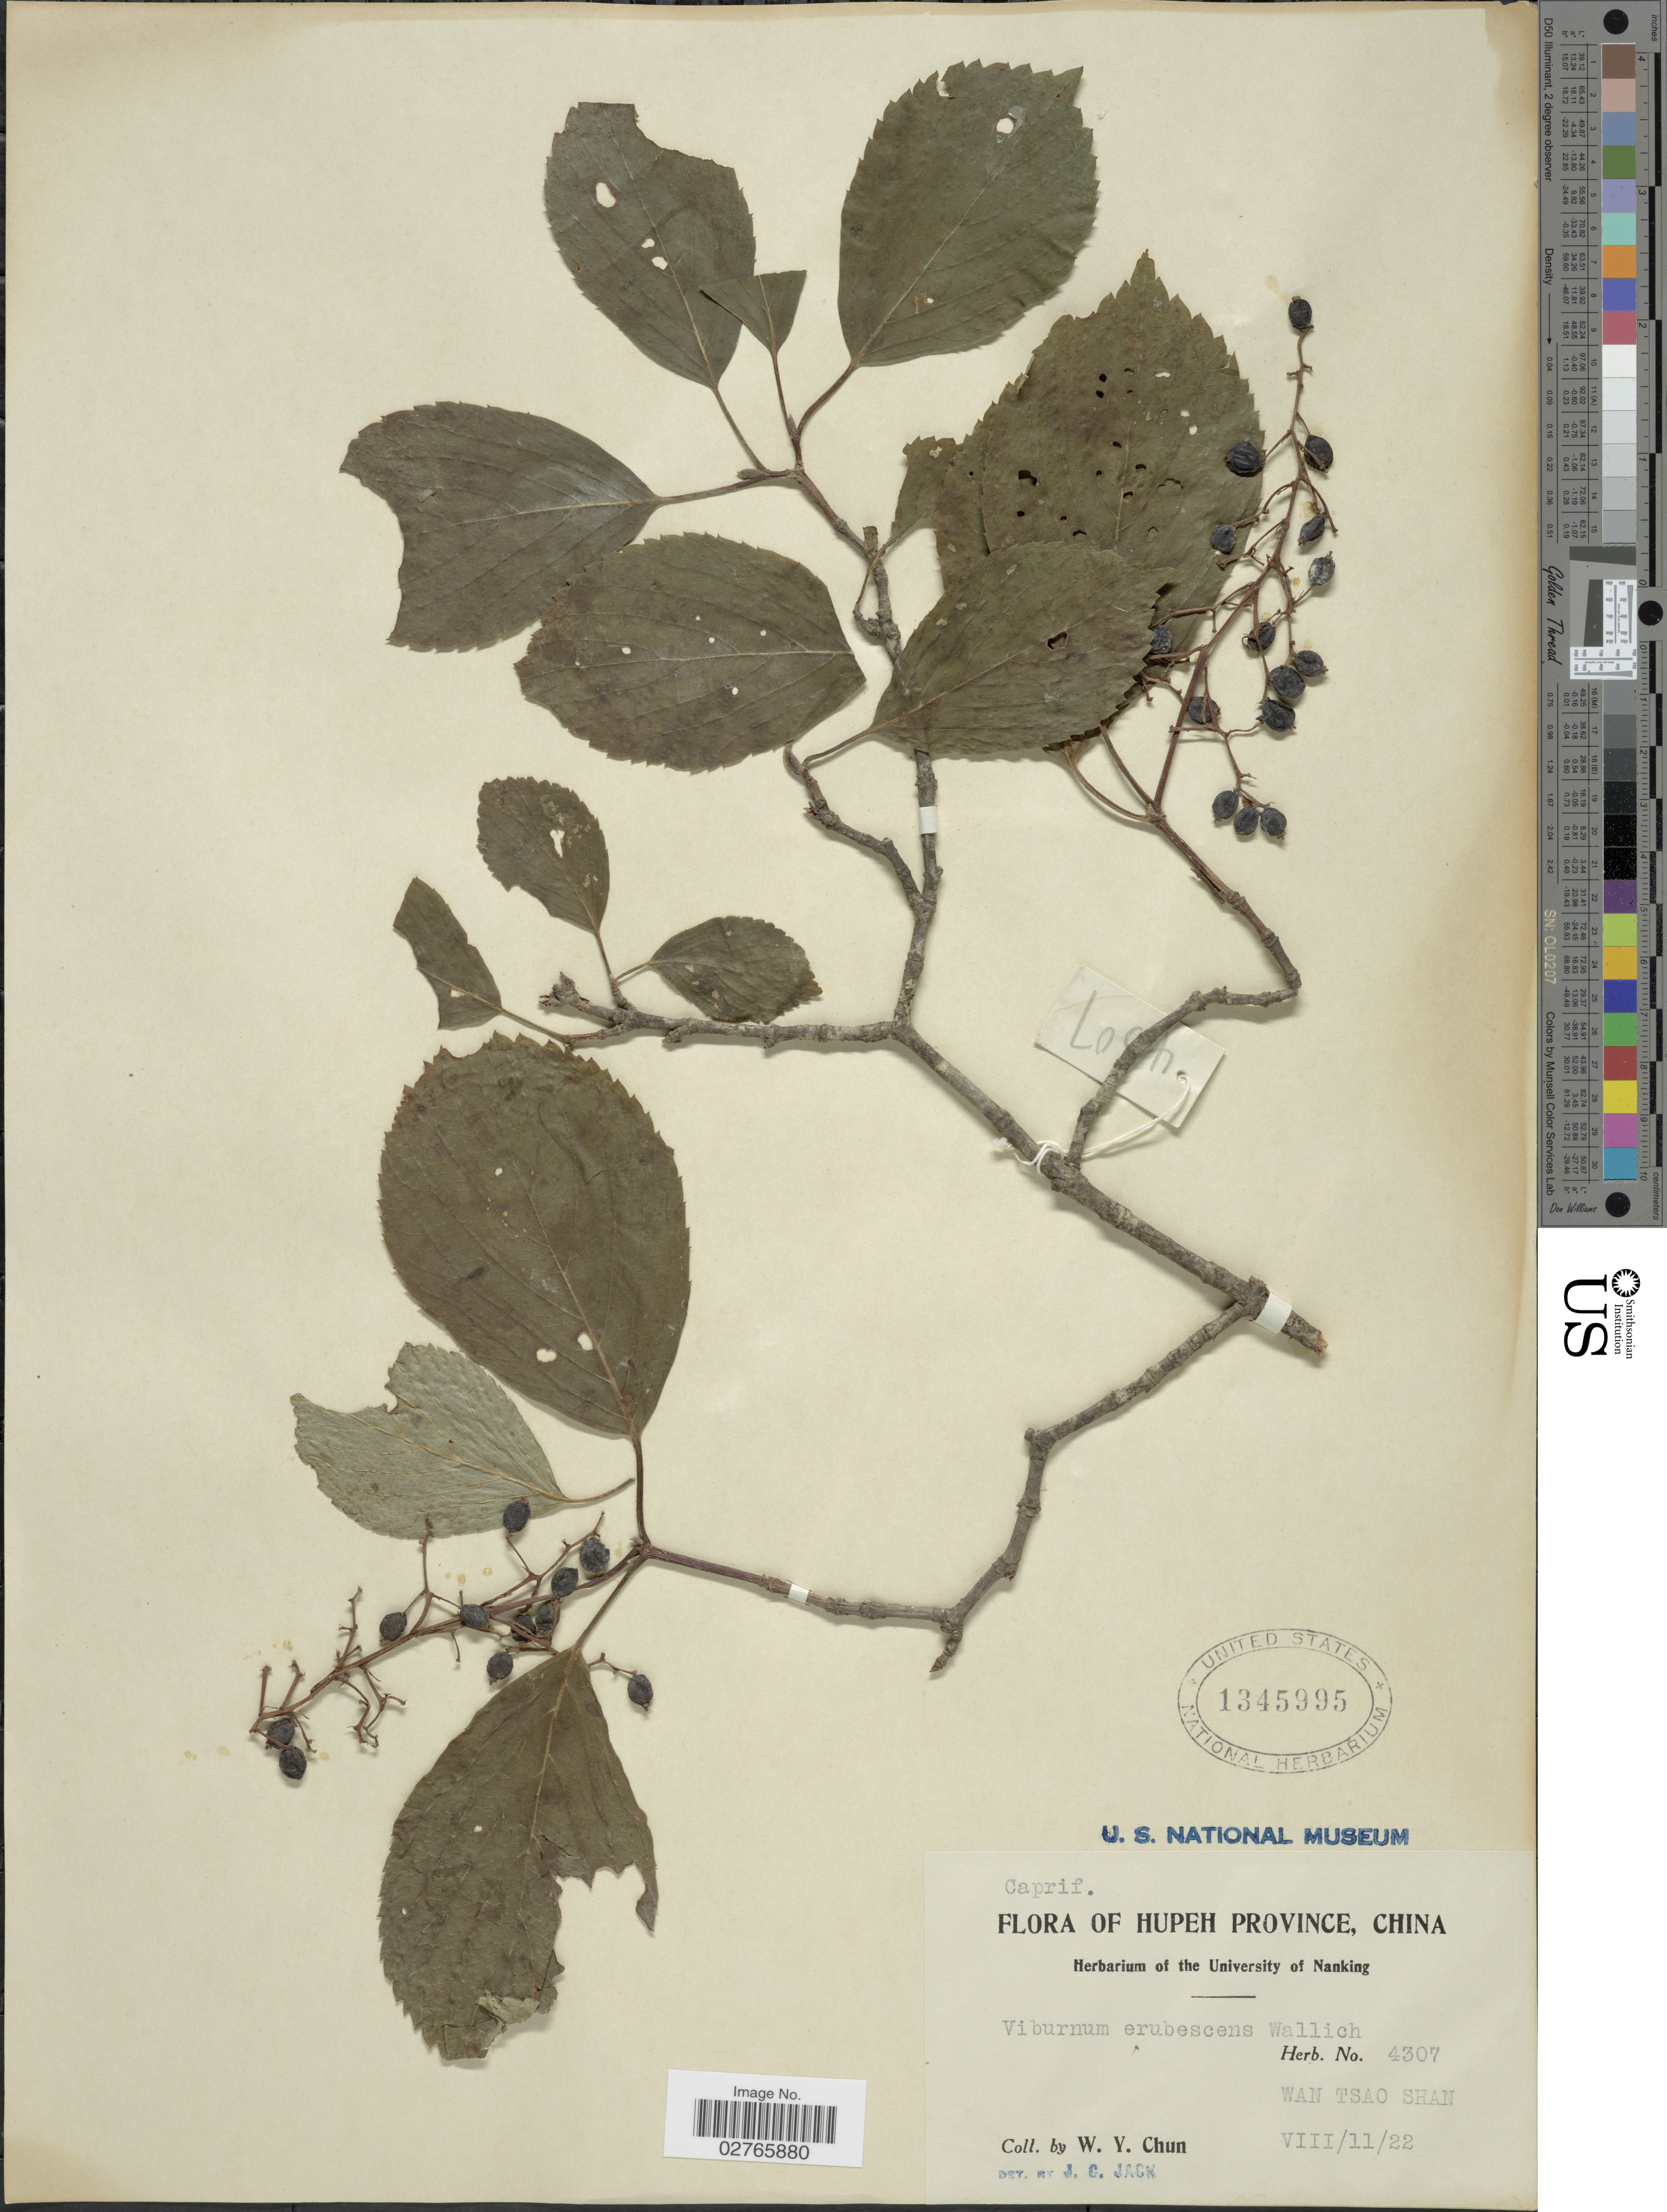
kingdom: Plantae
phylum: Tracheophyta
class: Magnoliopsida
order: Dipsacales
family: Viburnaceae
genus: Viburnum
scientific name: Viburnum erubescens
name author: Wall.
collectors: W. Y. Chun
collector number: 4307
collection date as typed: Transcribed d/m/y: 11/8/22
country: China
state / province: Hubei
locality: Hupeh Province. Wan Tsao Shan.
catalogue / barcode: US 1345995